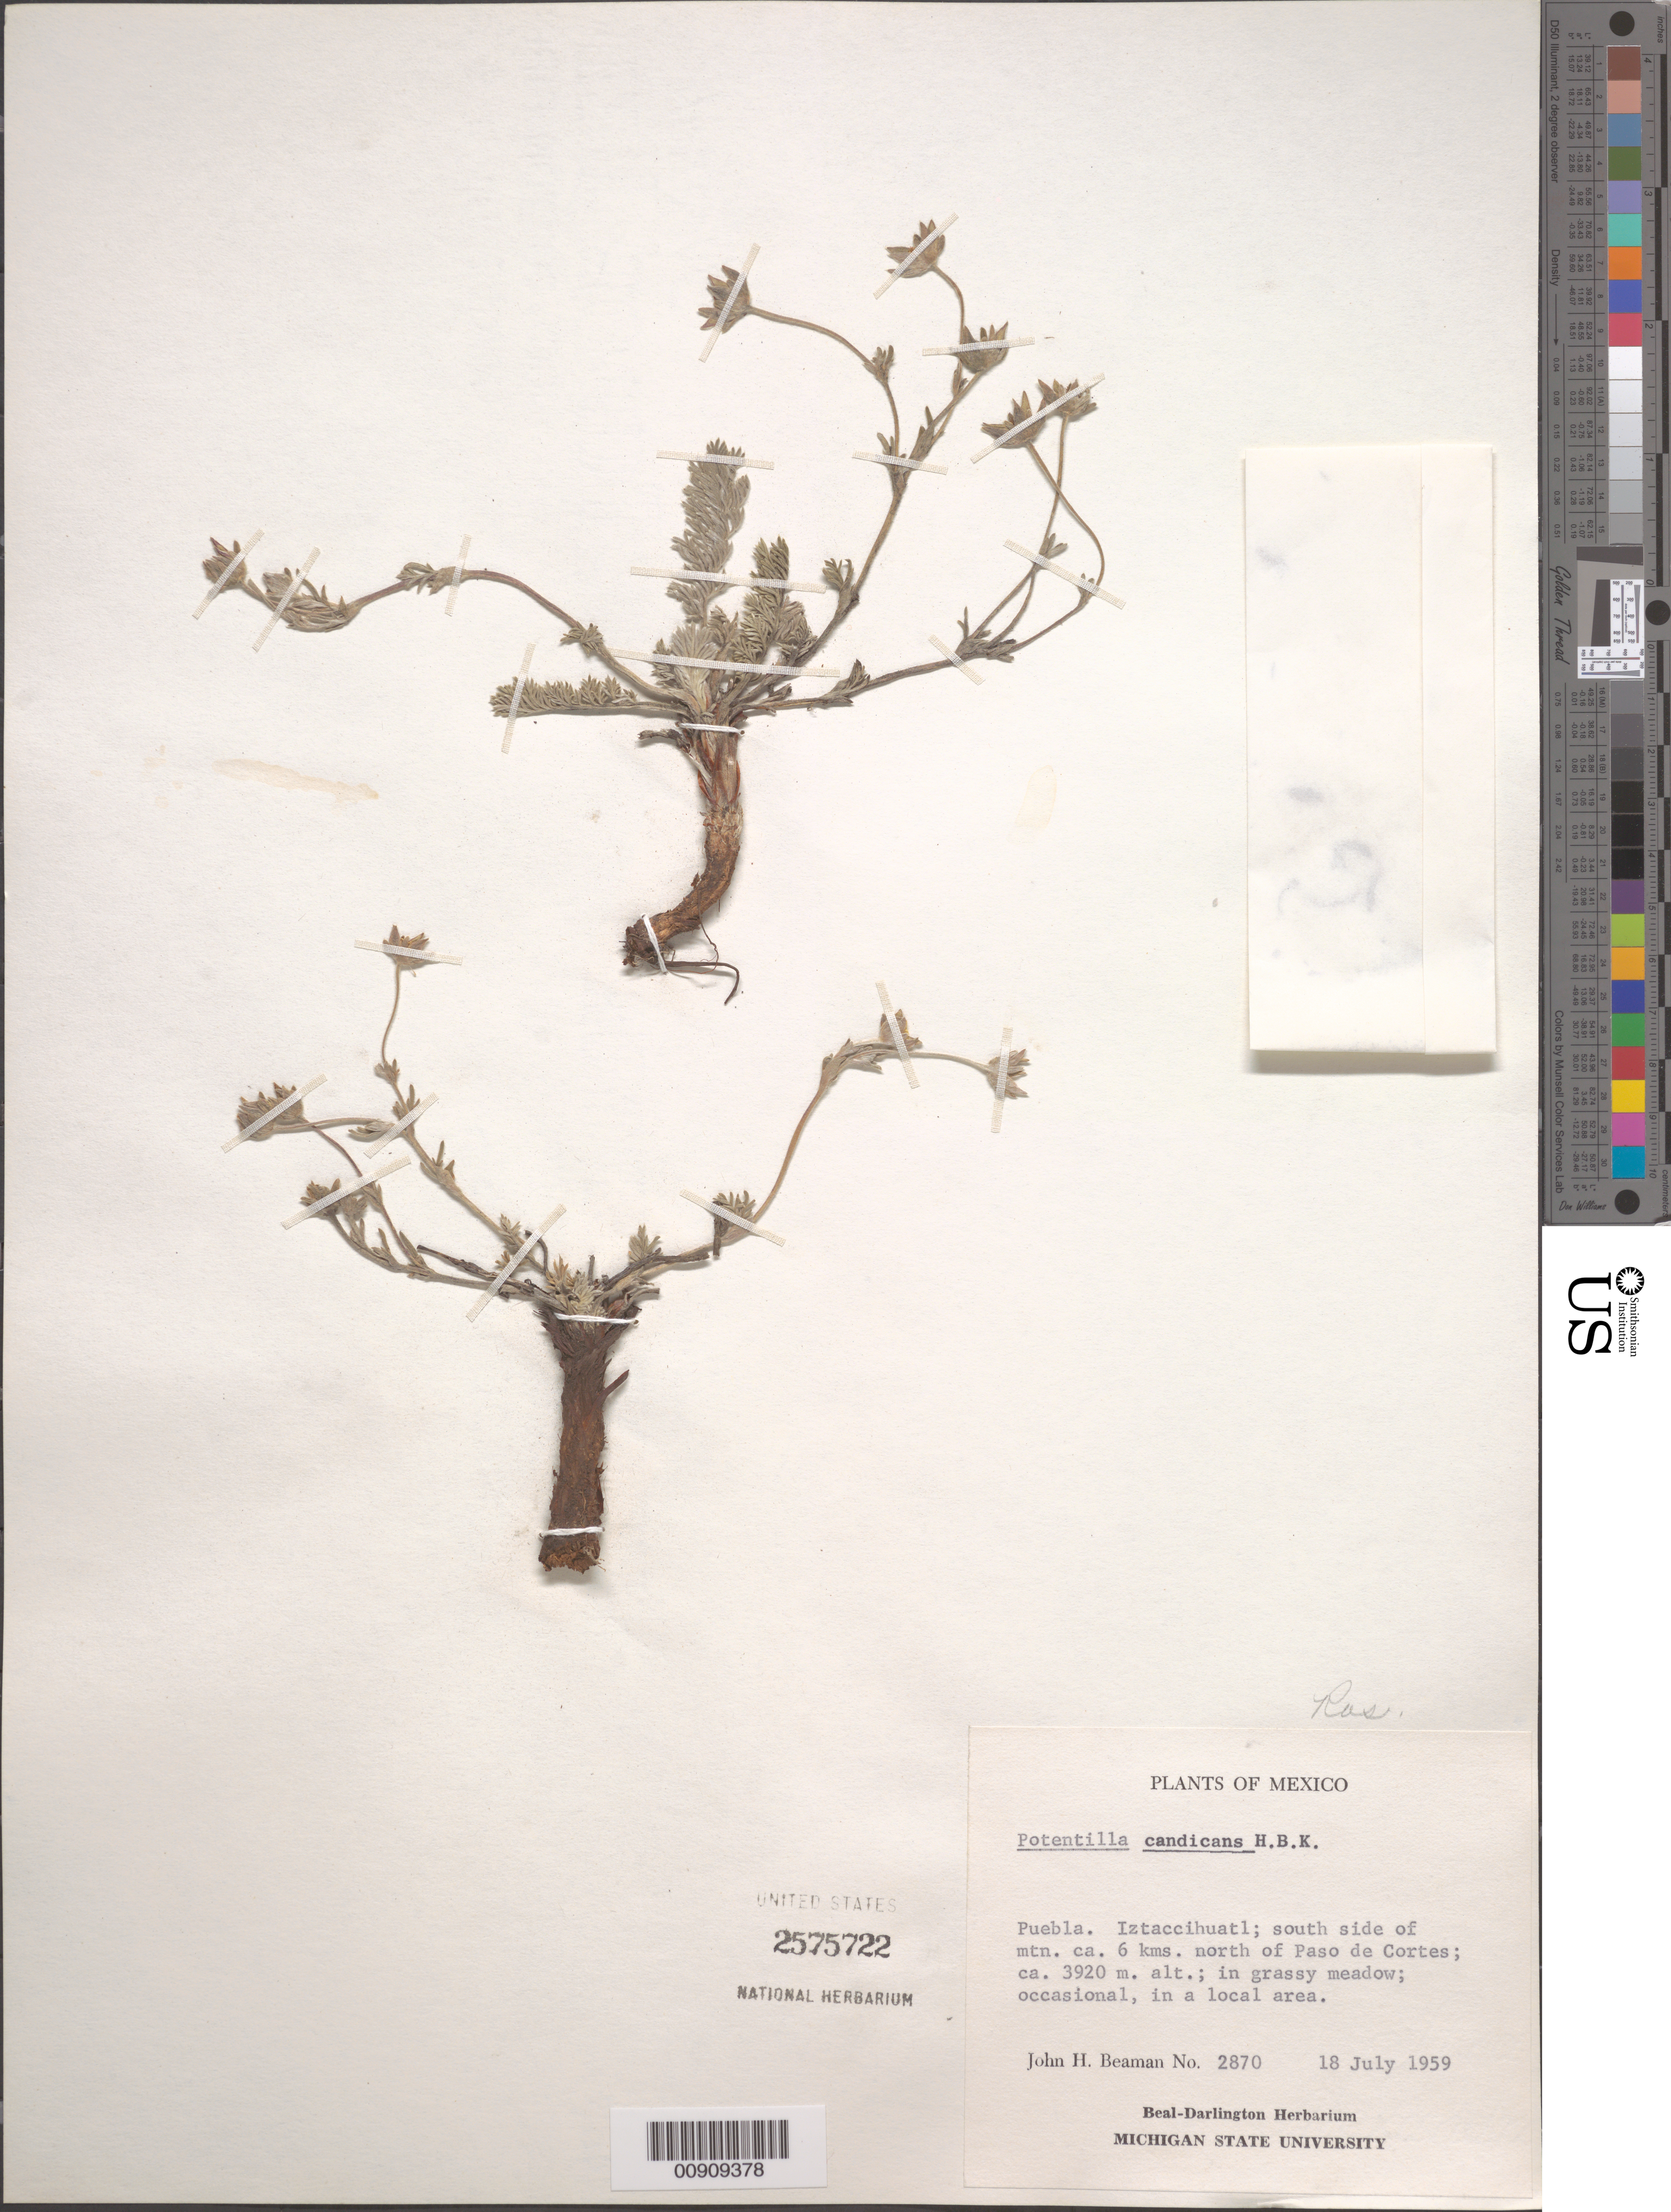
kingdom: Plantae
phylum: Tracheophyta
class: Magnoliopsida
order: Rosales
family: Rosaceae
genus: Potentilla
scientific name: Potentilla candicans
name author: Humb. & Bonpl. ex Nestl.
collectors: J. H. Beaman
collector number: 2870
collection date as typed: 18 Jul 1959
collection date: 1959-07-18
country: Mexico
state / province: Puebla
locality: Puebla: Iztaccihuatl; south side of mtn. ca. 6 kms. North of Paso de Cortes.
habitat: In grassy meadow.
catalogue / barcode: US 2575722